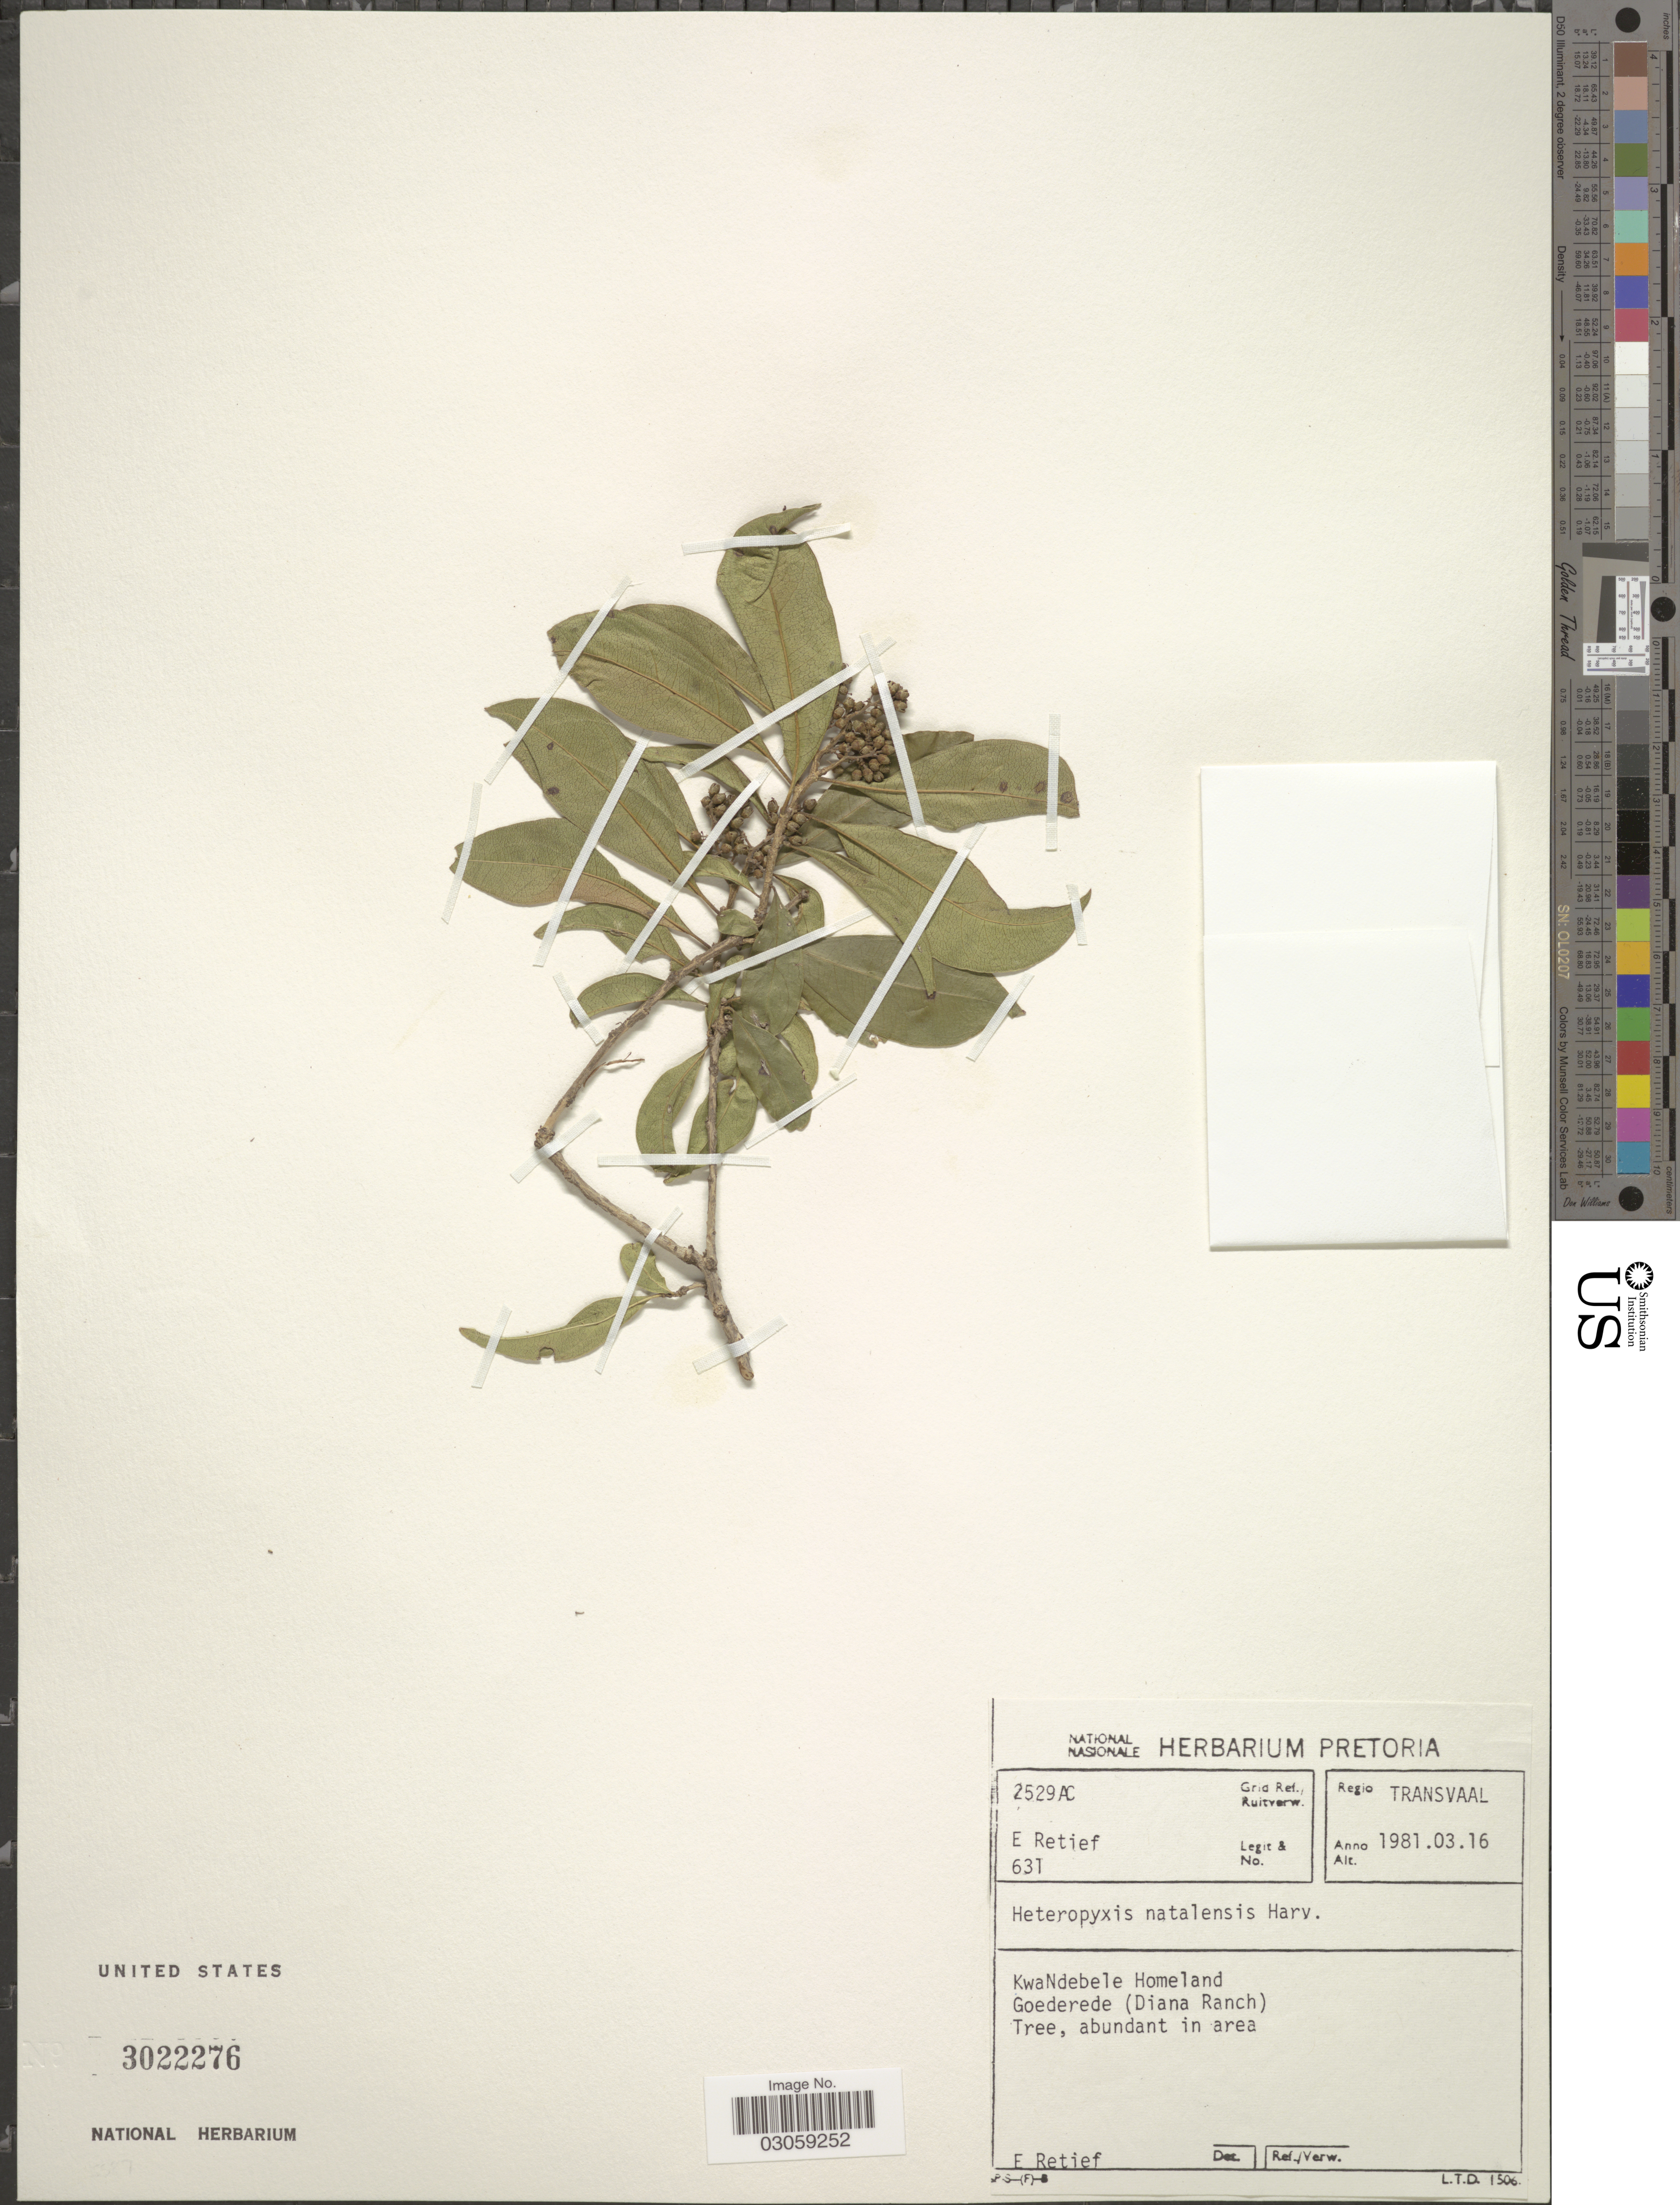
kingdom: Plantae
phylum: Tracheophyta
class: Magnoliopsida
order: Myrtales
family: Myrtaceae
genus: Heteropyxis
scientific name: Heteropyxis natalensis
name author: Harv.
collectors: E. Retief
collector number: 631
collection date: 1981-03-16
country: South Africa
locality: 2529AC Grid Ref./Ruitverw. Regio Transvaal. KwaNdebele Homeland. Goederede (Diana Ranch).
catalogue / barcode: US 3022276